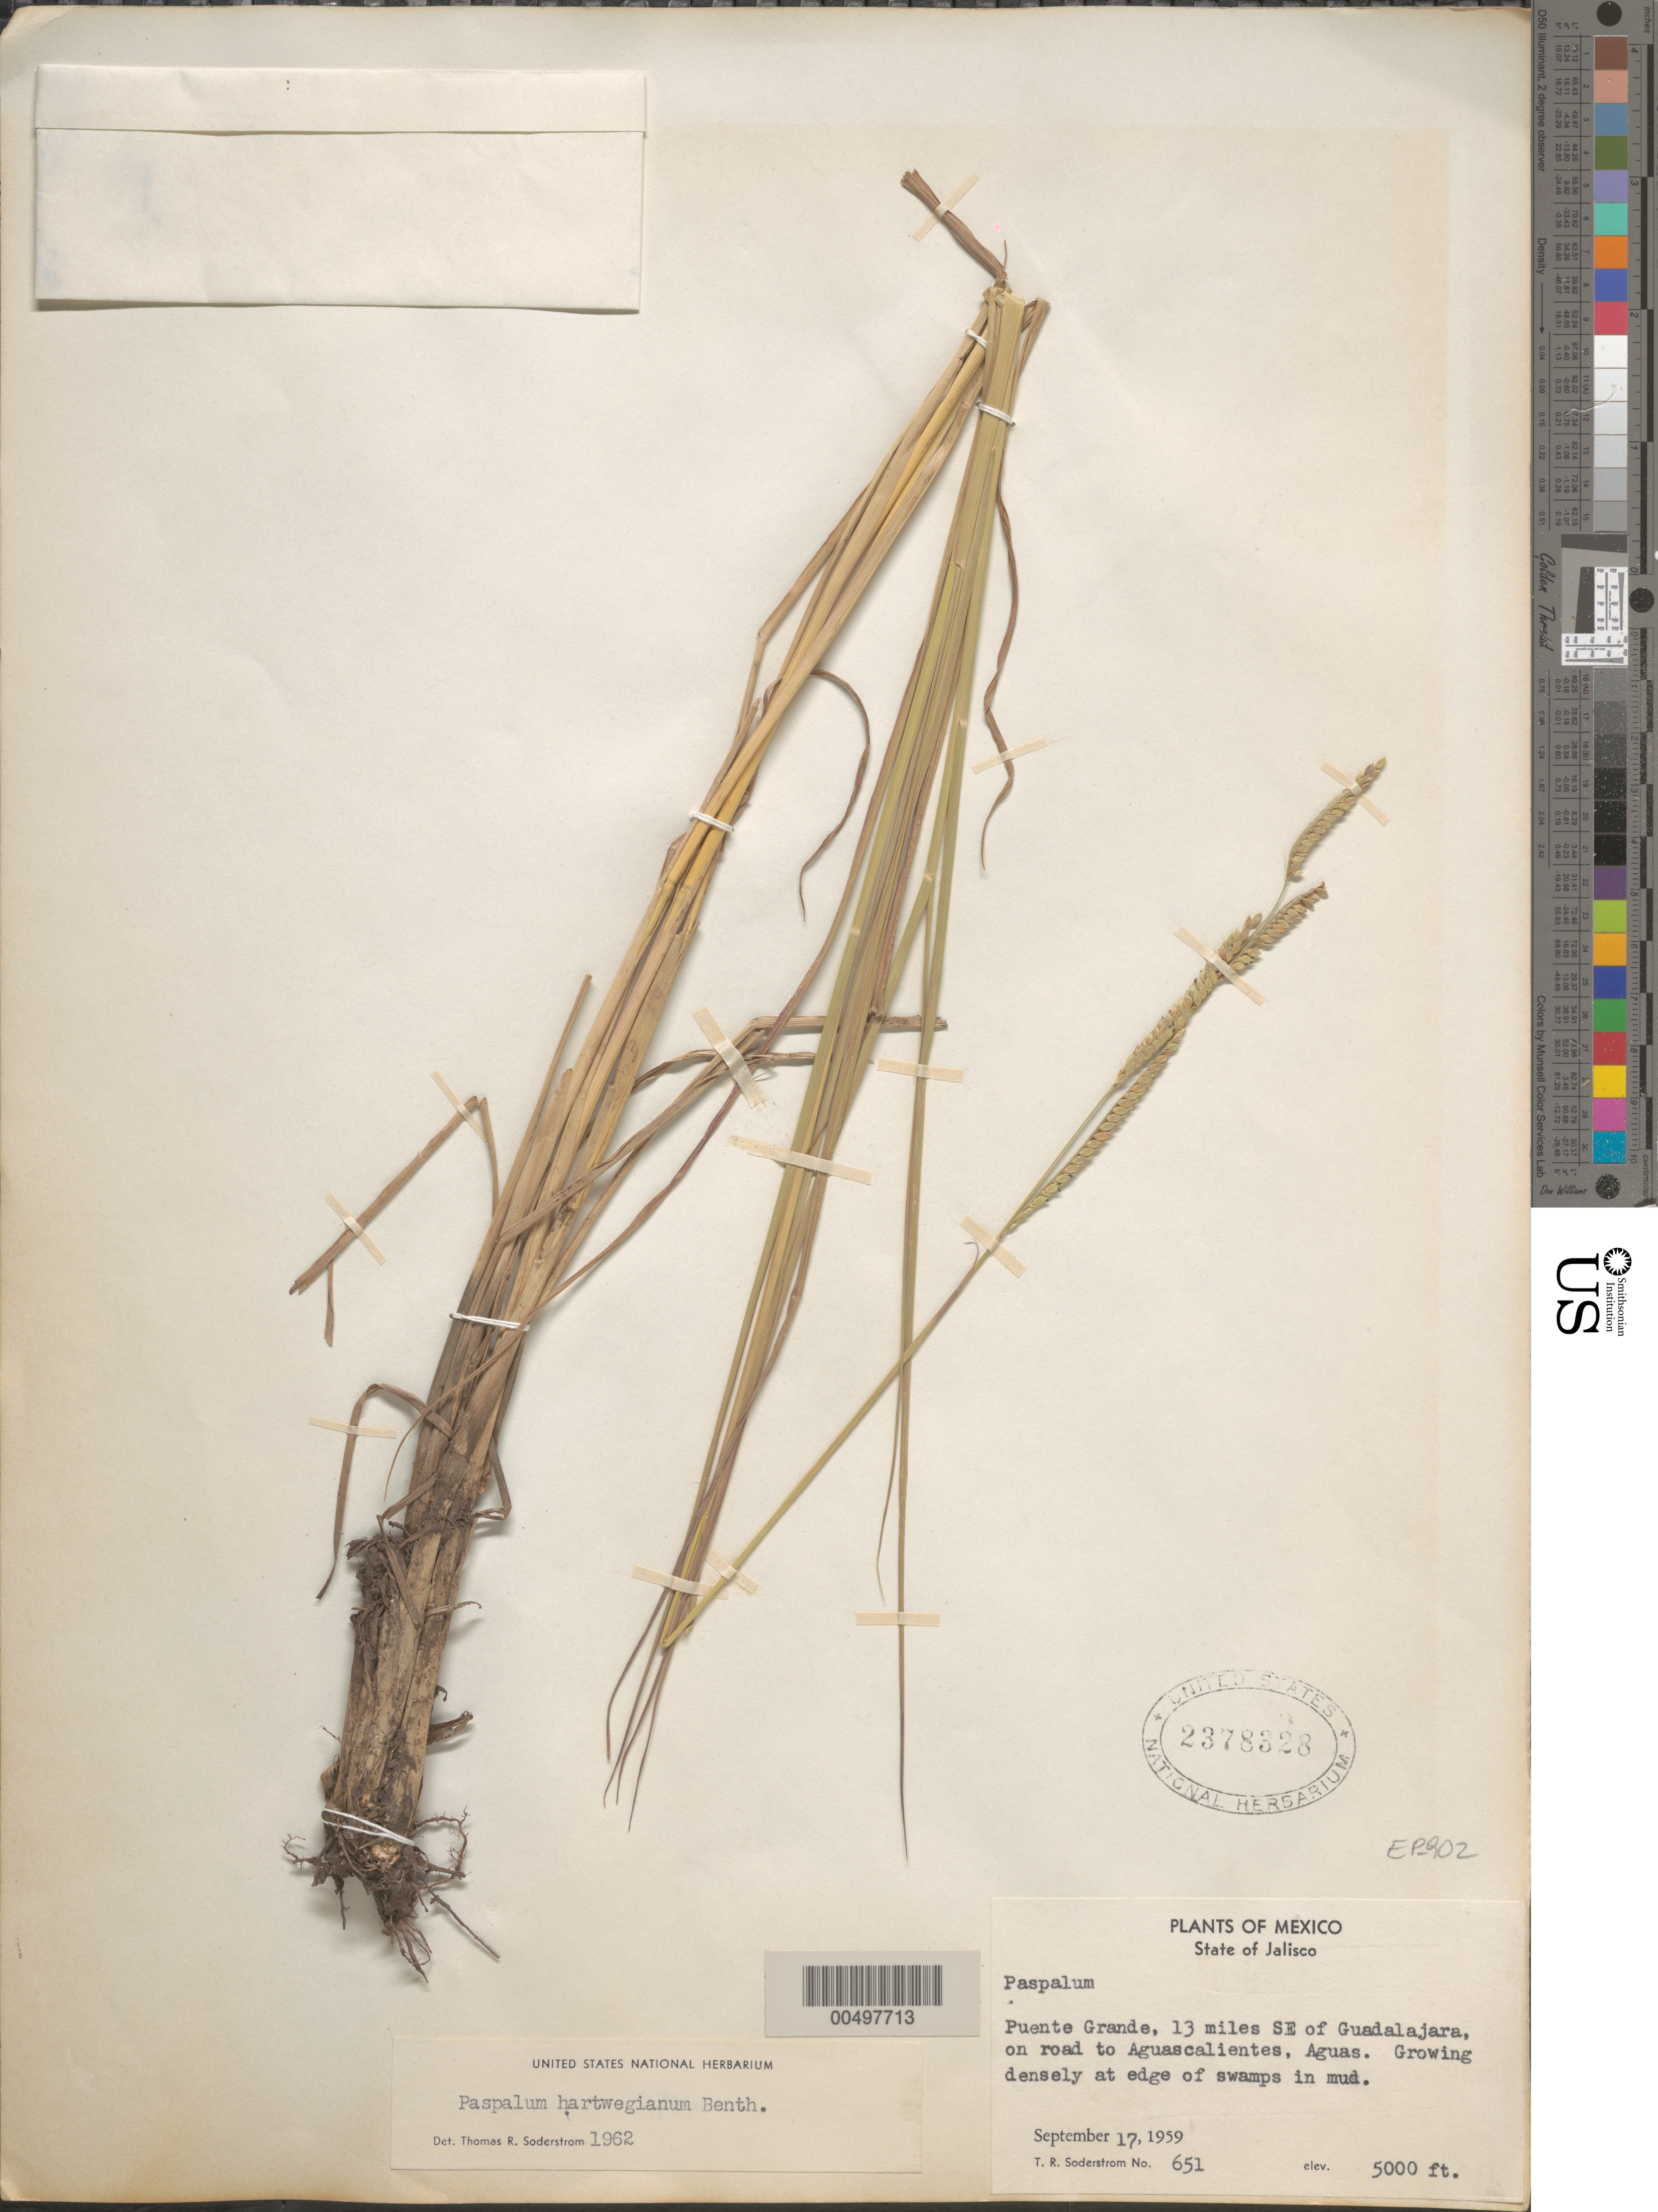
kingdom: Plantae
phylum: Tracheophyta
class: Liliopsida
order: Poales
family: Poaceae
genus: Paspalum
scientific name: Paspalum hartwegianum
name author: E. Fourn.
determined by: Soderstrom, T. R.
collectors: T. R. Soderstrom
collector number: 651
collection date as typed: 17 Sep 1959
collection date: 1959-09-17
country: Mexico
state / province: Jalisco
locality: Puente Grande, 13 mi SE of Guadalajara, on rd to Aguascalientes, AC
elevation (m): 1524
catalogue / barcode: US 2378328